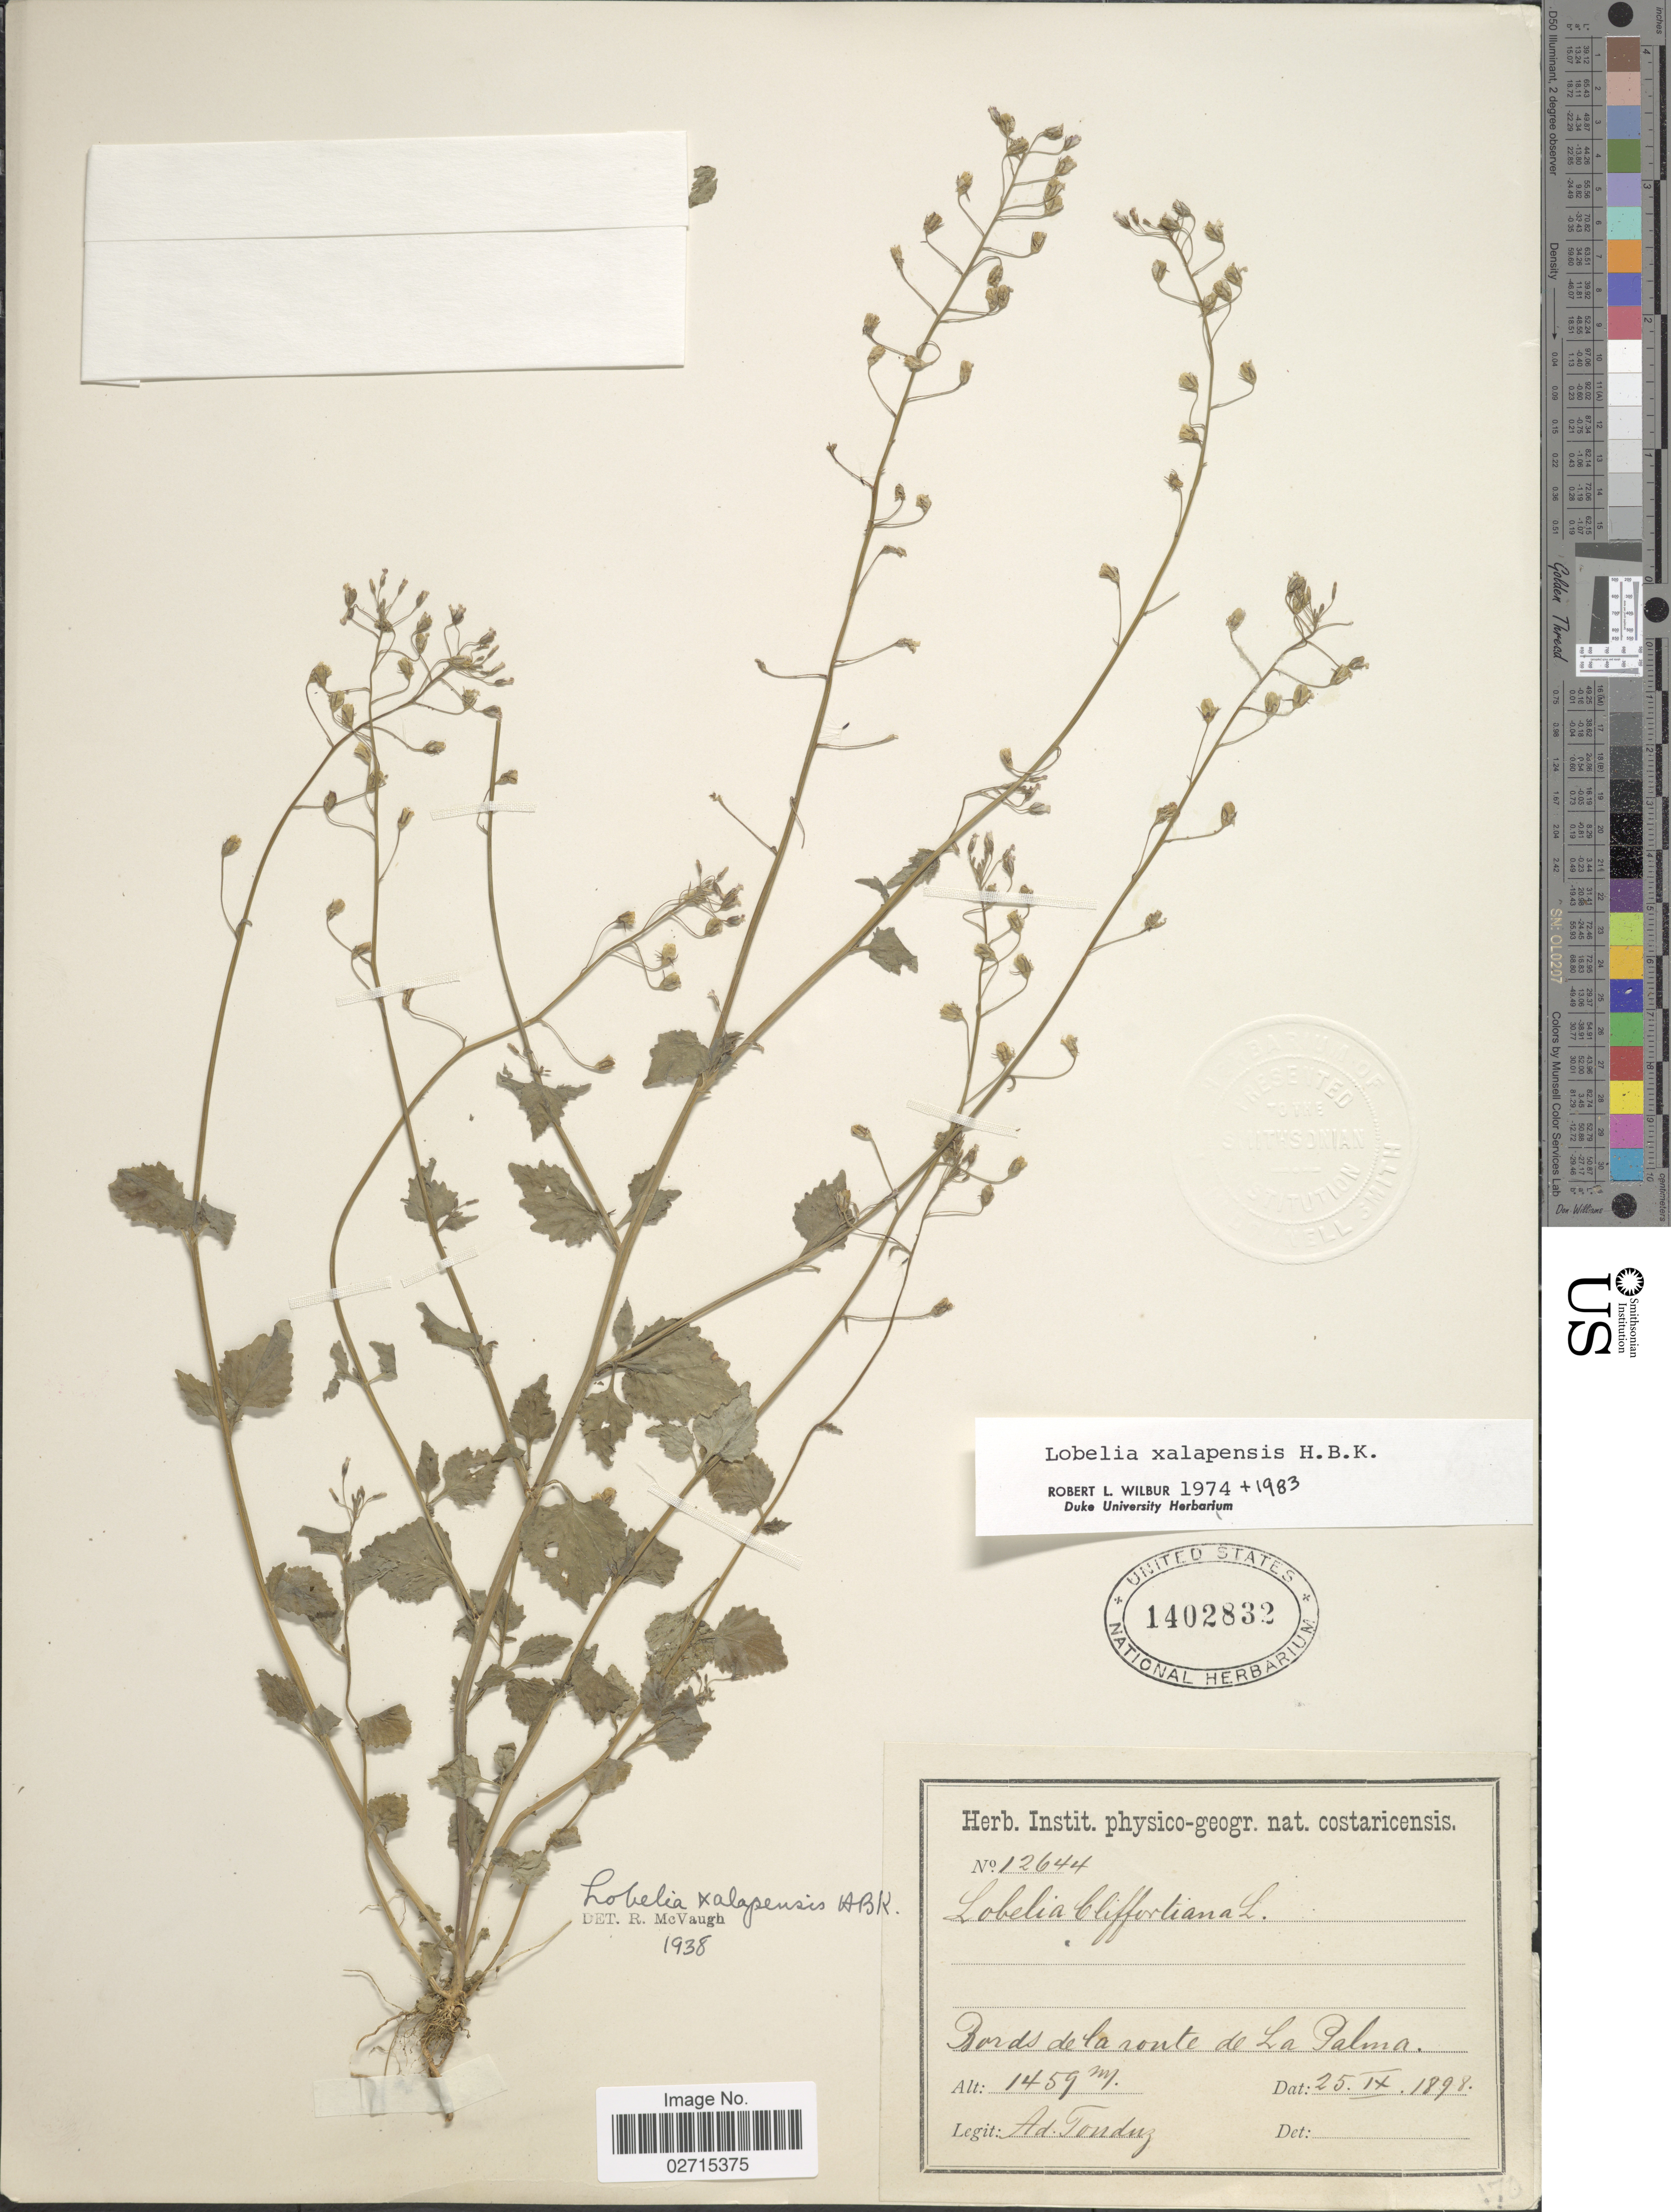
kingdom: Plantae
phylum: Tracheophyta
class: Magnoliopsida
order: Asterales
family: Campanulaceae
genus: Lobelia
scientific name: Lobelia xalapensis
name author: Kunth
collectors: A. Tonduz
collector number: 12644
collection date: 1898-09-25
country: Costa Rica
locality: Bords de la route de La Palma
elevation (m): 1459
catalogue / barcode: US 1402832